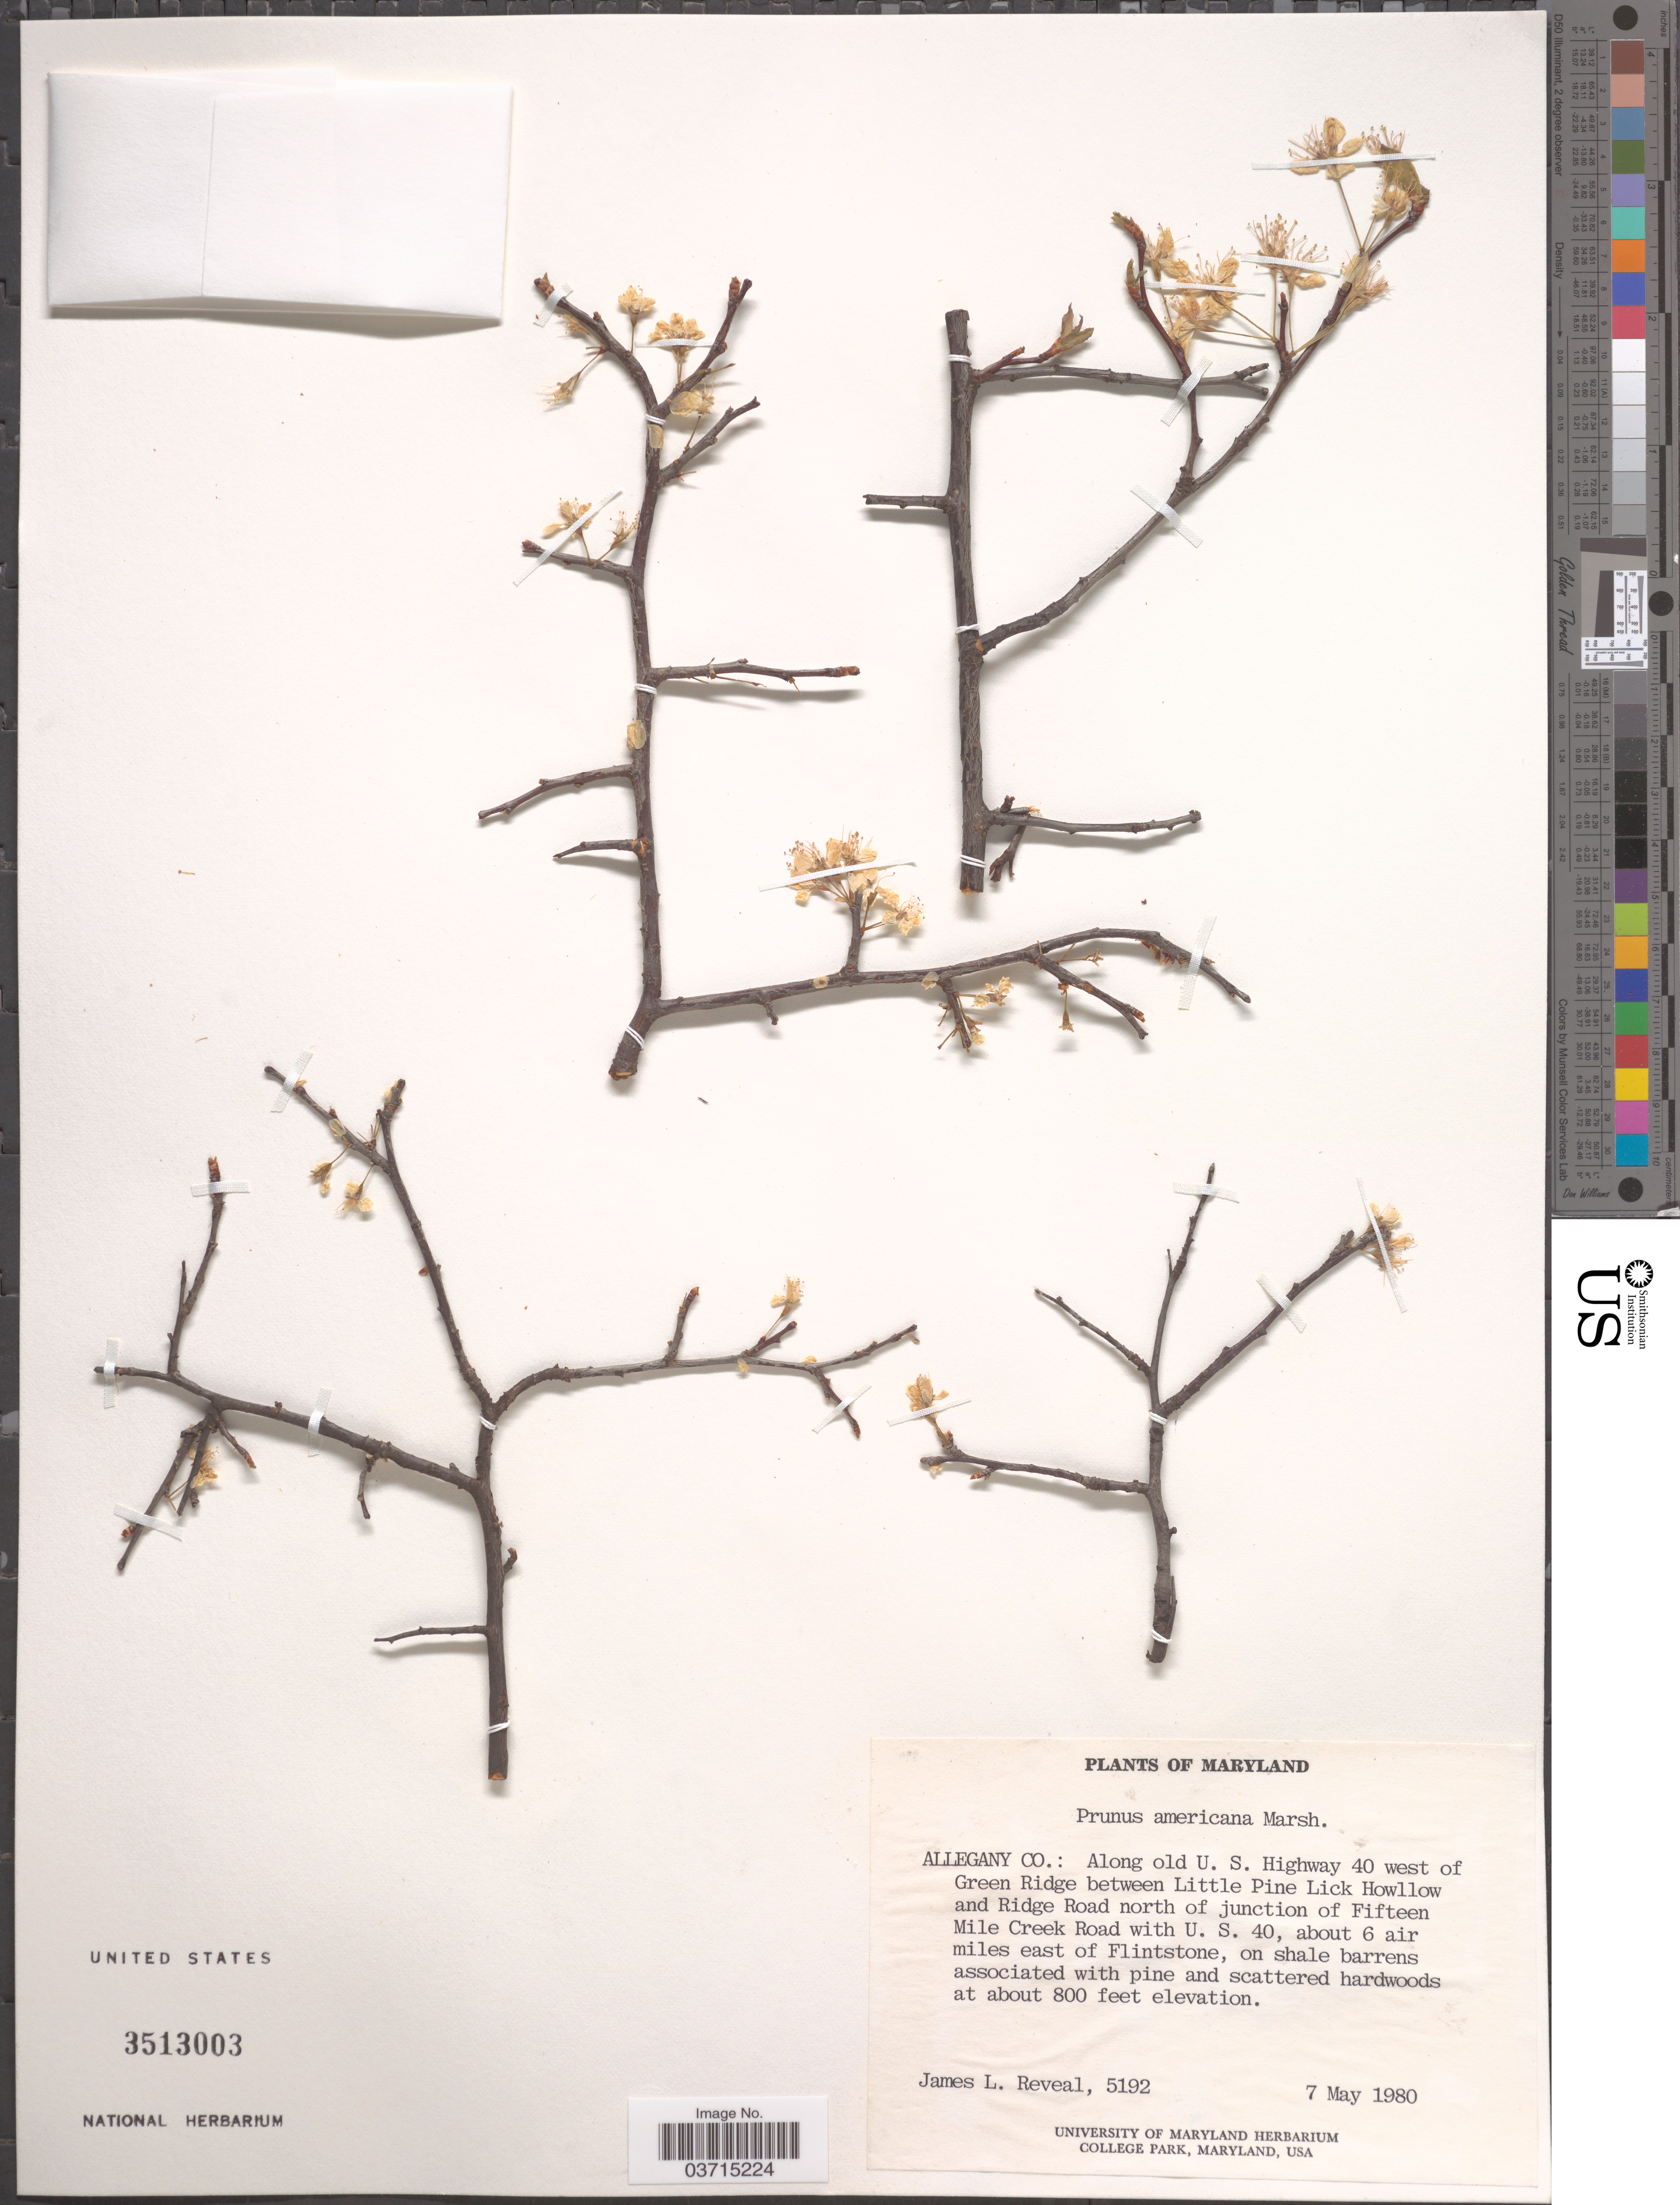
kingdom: Plantae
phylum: Tracheophyta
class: Magnoliopsida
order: Rosales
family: Rosaceae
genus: Prunus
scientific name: Prunus americana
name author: Marshall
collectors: J. L. Reveal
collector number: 5192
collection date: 1980-05-07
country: United States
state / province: Maryland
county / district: Allegany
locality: Allegany Co.: Along old U. S. Highway 40 west of Green Ridge between Little Pine Lick Hollow and Ridge Road north of junction of Fifteen Mile Creek Road with U. S. 40, about 6 air miles east of Flintstone.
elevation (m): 244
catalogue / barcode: US 3513003